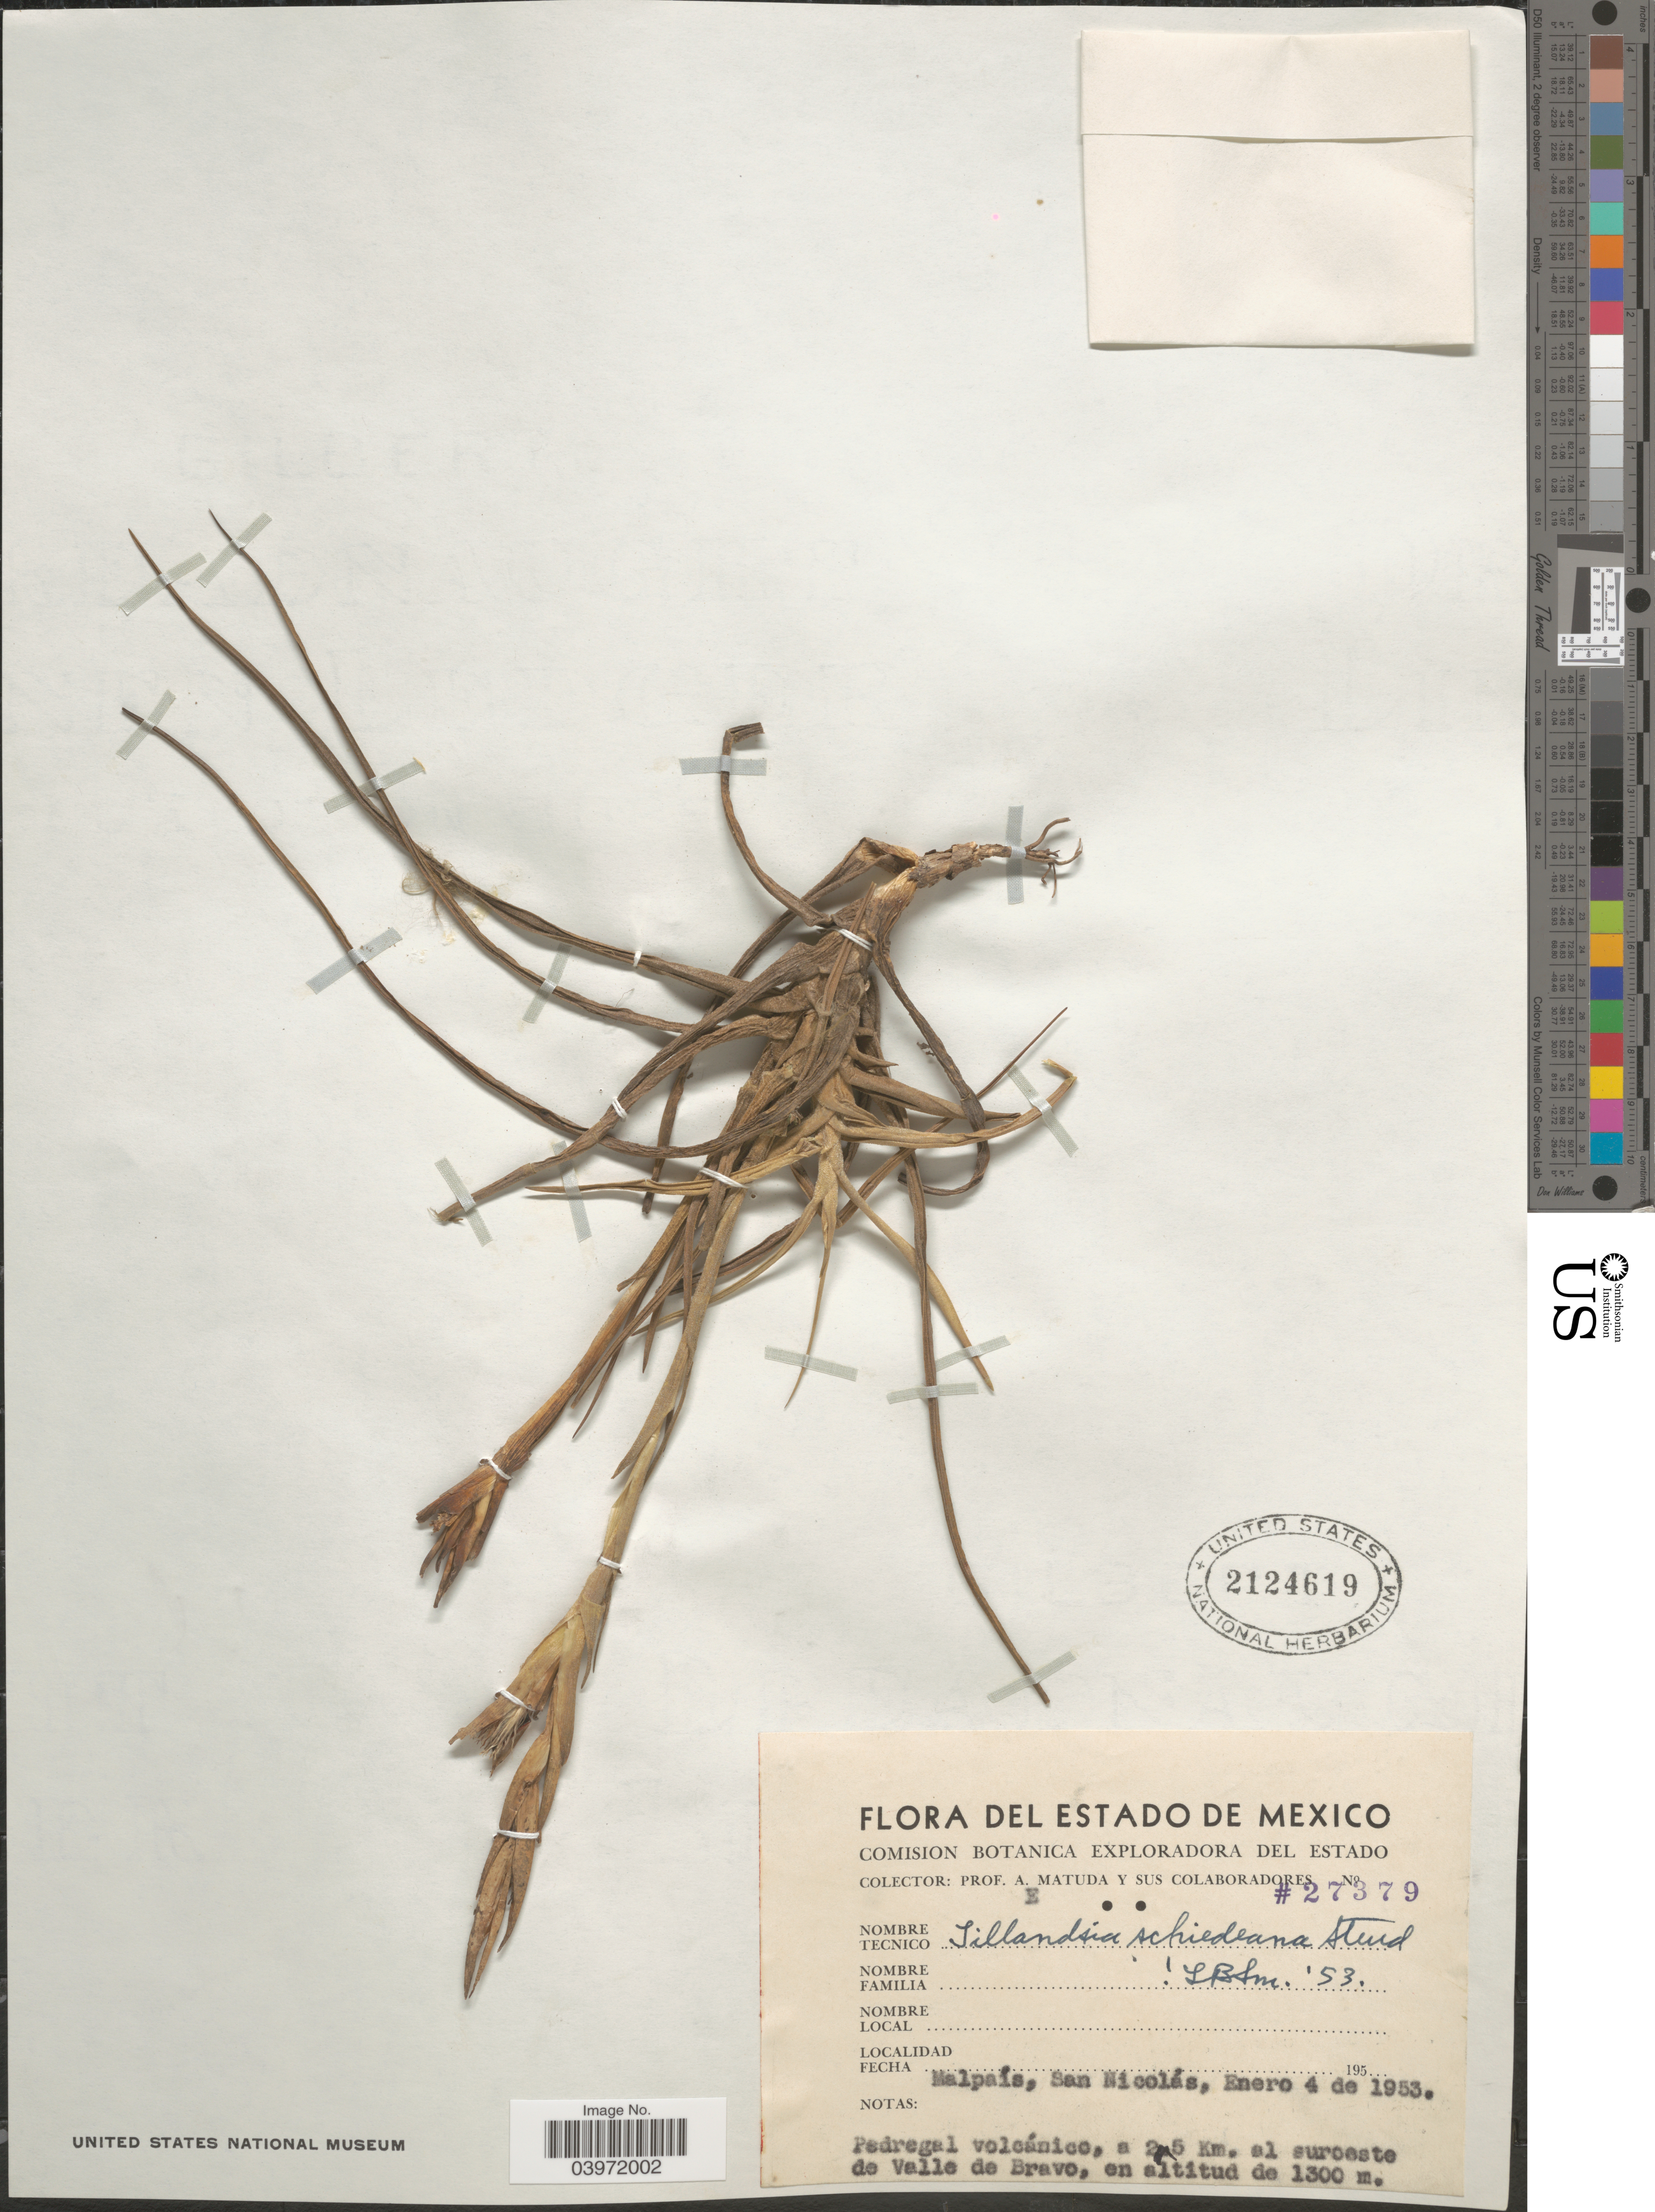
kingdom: Plantae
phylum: Tracheophyta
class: Liliopsida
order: Poales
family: Bromeliaceae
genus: Tillandsia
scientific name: Tillandsia schiedeana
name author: Steud.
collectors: A. Matuda & Sus Colaboradores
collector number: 27379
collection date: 1953-01-04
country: Mexico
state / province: México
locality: Malpaís, San Nicolás. a 2.5 Km. el suroeste de Valle de Bravo.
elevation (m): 1300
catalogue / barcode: US 2124619